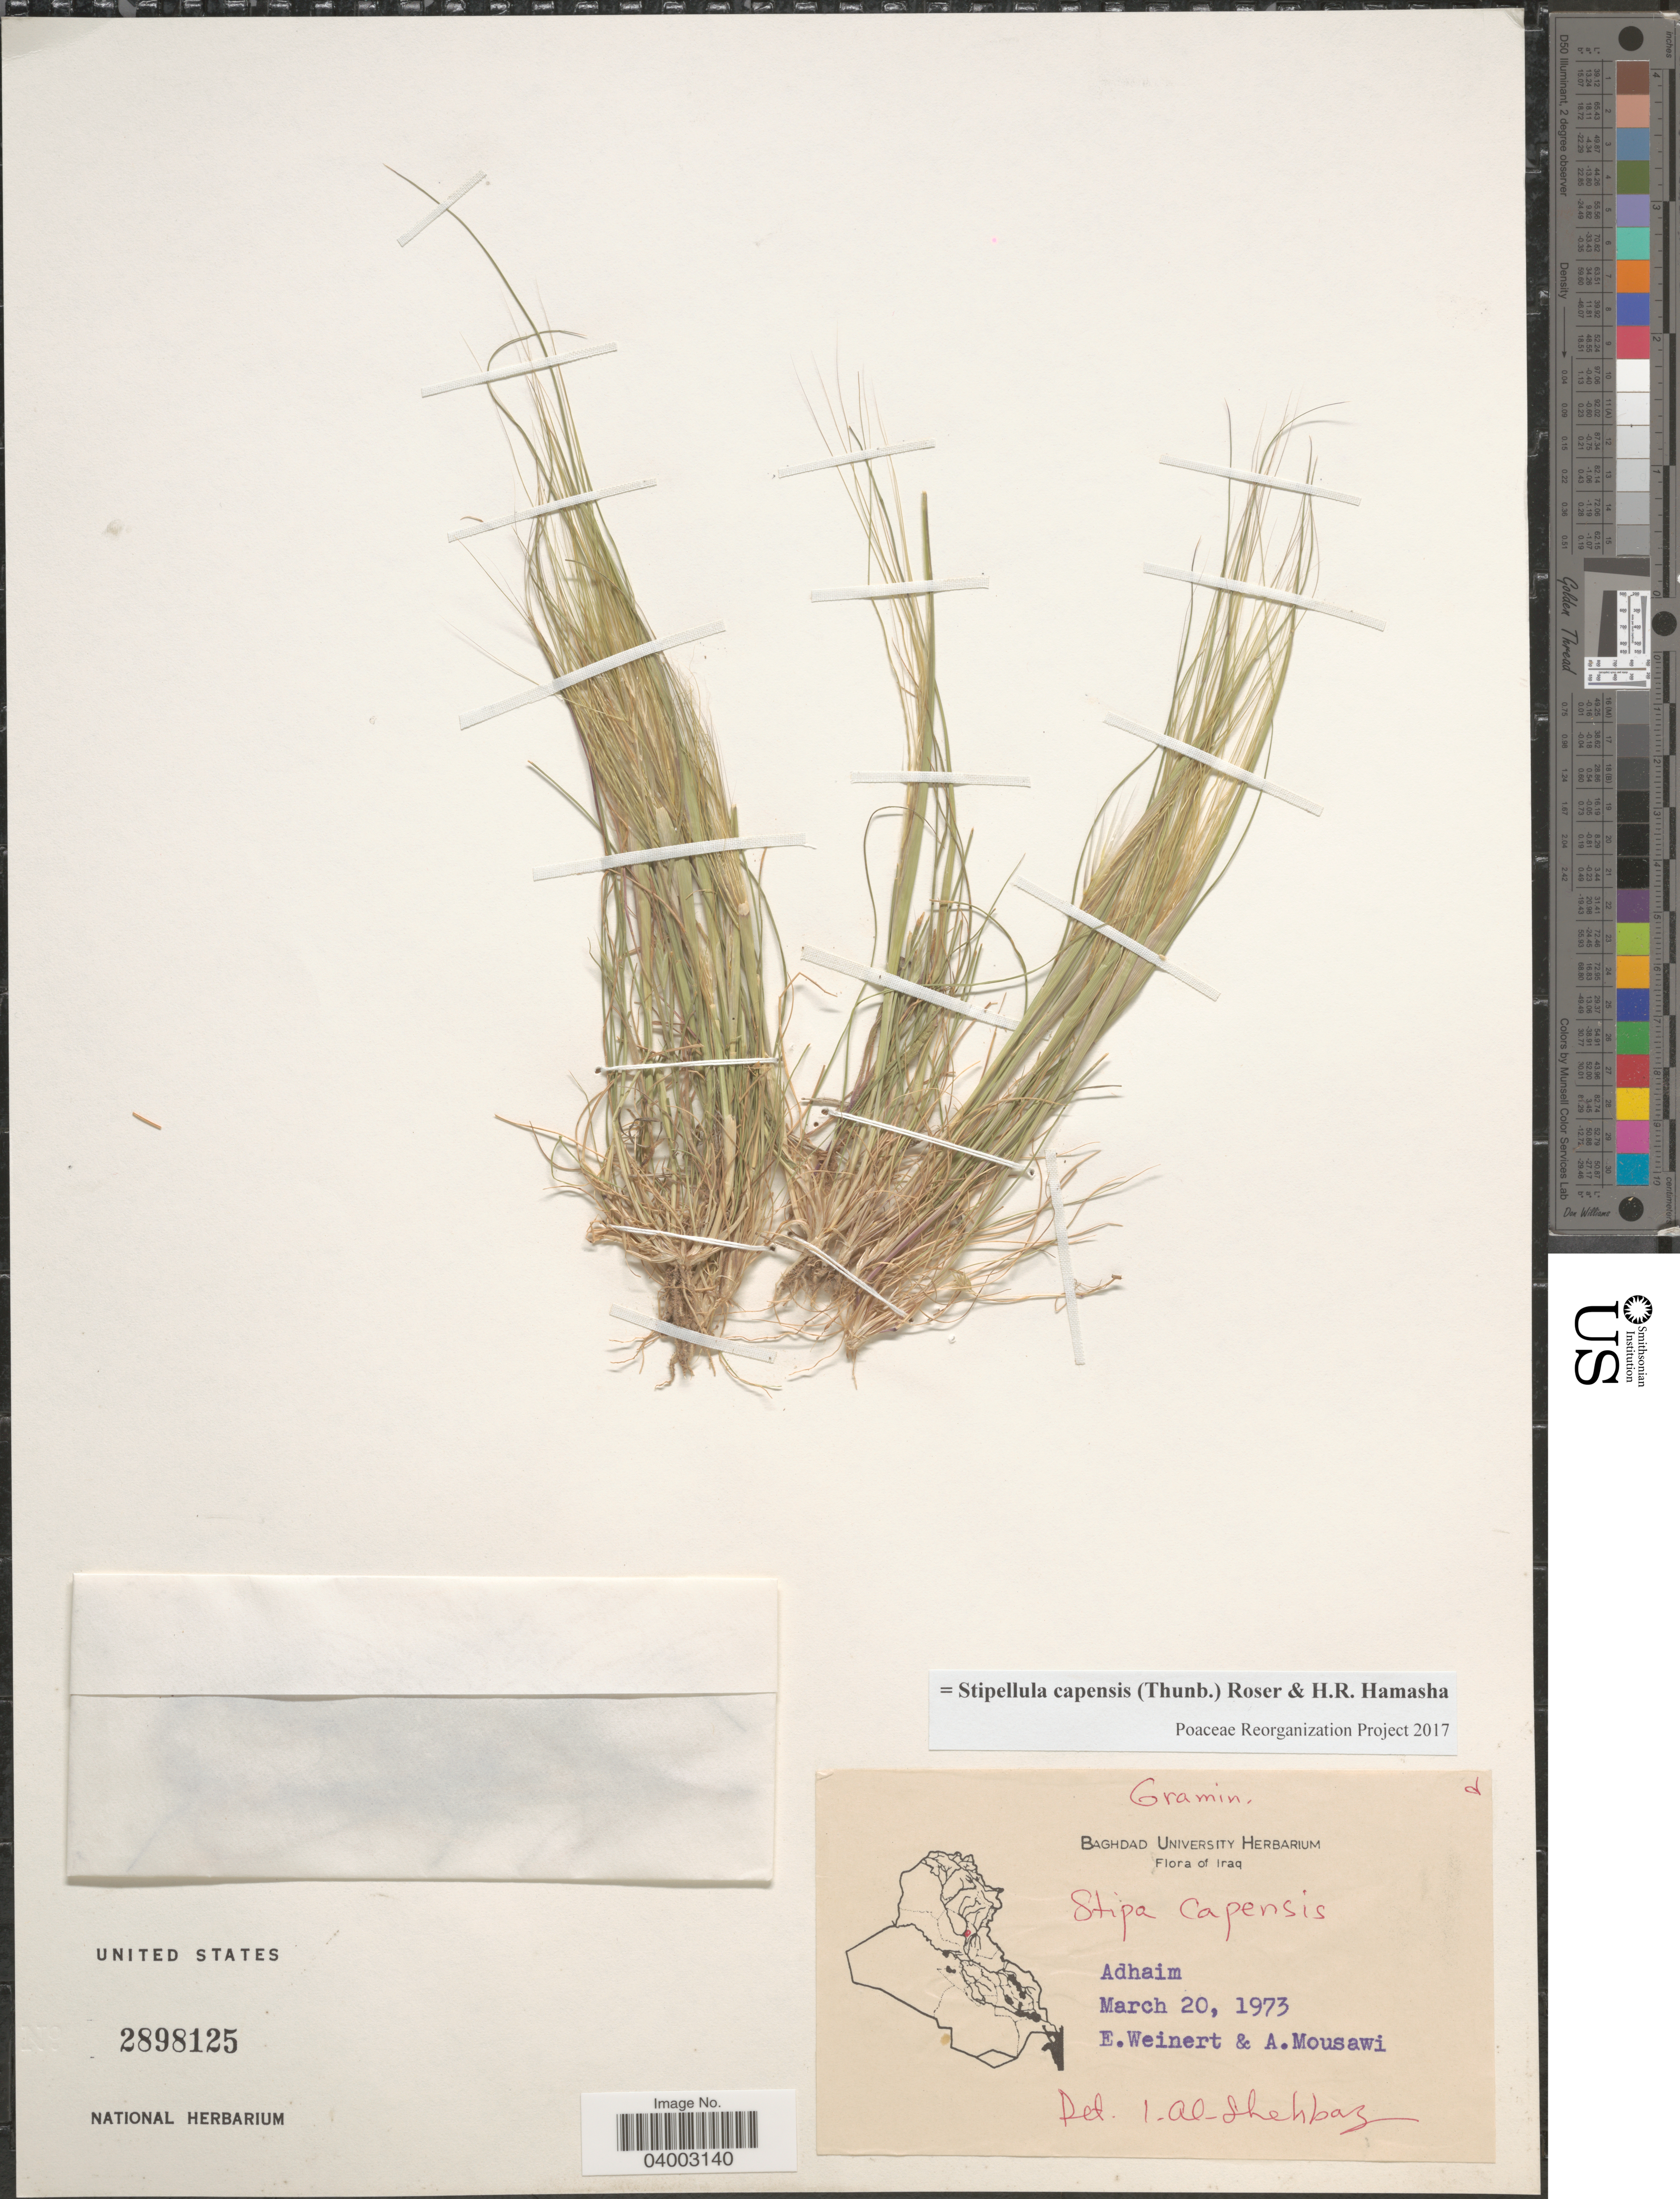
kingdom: Plantae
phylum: Tracheophyta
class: Liliopsida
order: Poales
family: Poaceae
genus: Stipellula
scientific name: Stipellula capensis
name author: (Thunb.) Röser & H. R. Hamasha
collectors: E. Weinert & A. Mousawi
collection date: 1973-03-20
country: Iraq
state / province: Baghdad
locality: Adhaim.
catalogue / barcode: US 2898125